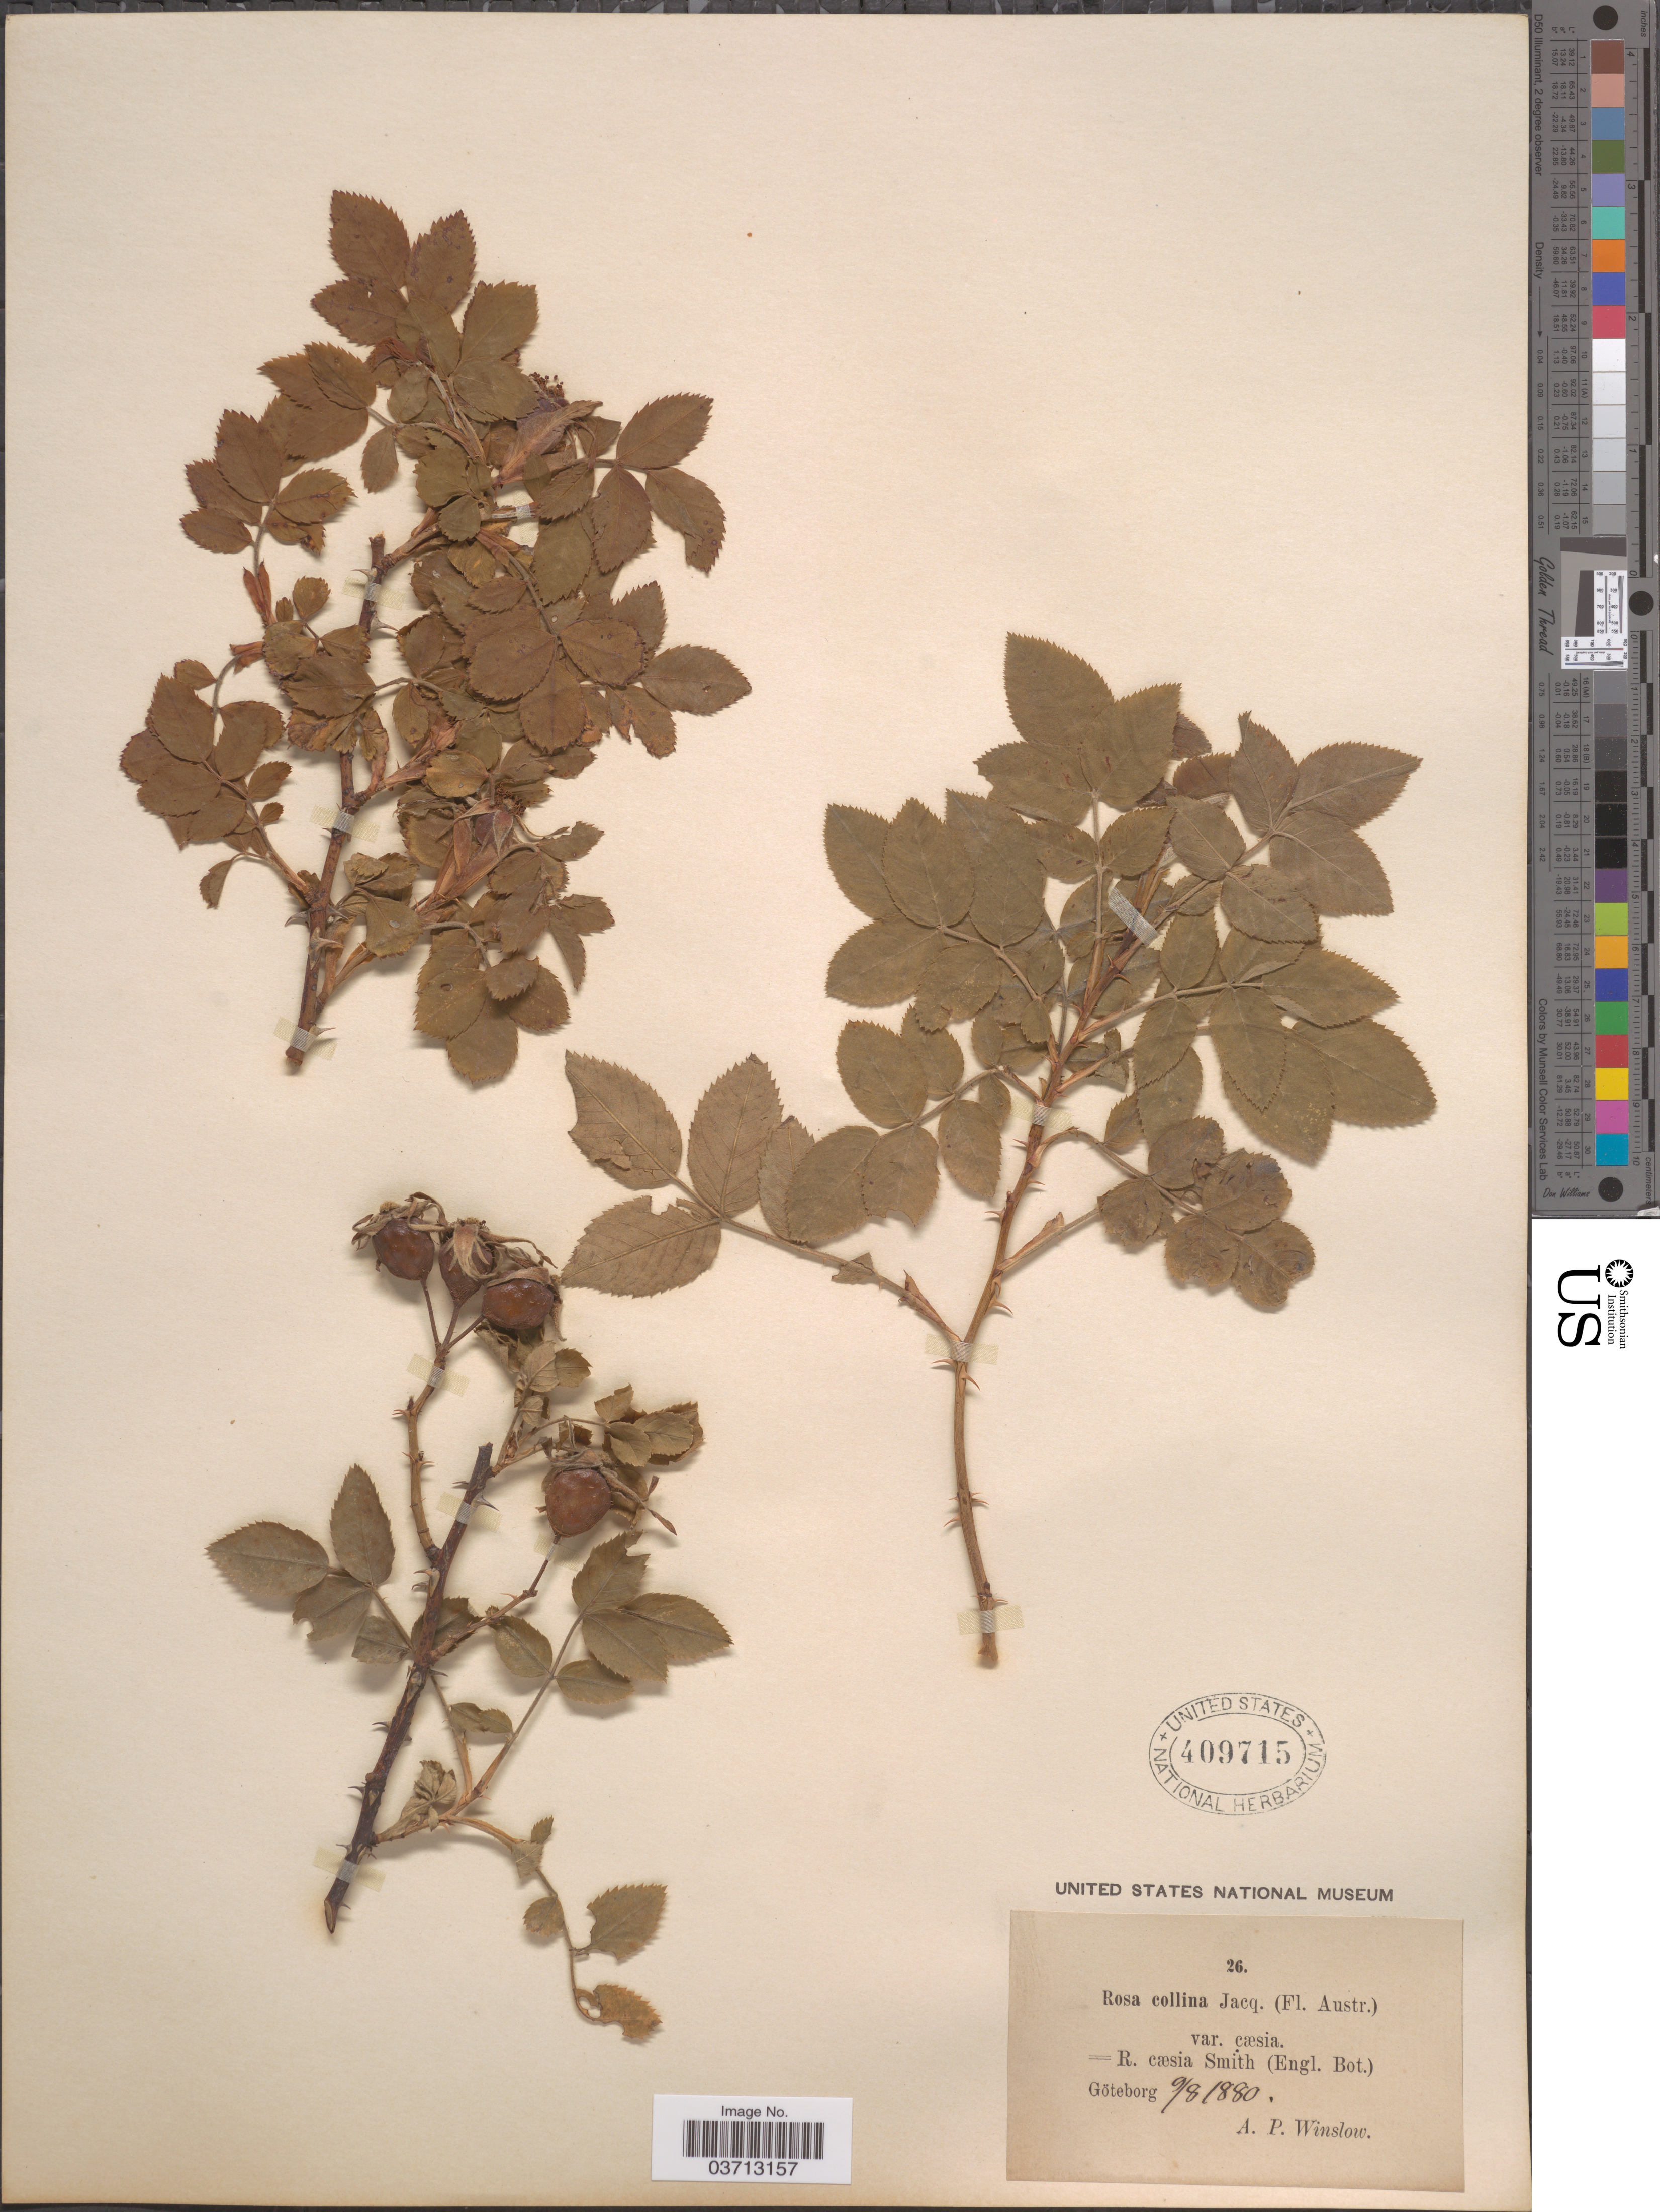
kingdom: Plantae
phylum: Tracheophyta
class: Magnoliopsida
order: Rosales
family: Rosaceae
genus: Rosa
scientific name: Rosa collina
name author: Jacq.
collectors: A. Winslow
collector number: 26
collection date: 1880-08-09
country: Sweden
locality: Göteborg.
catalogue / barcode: US 409715